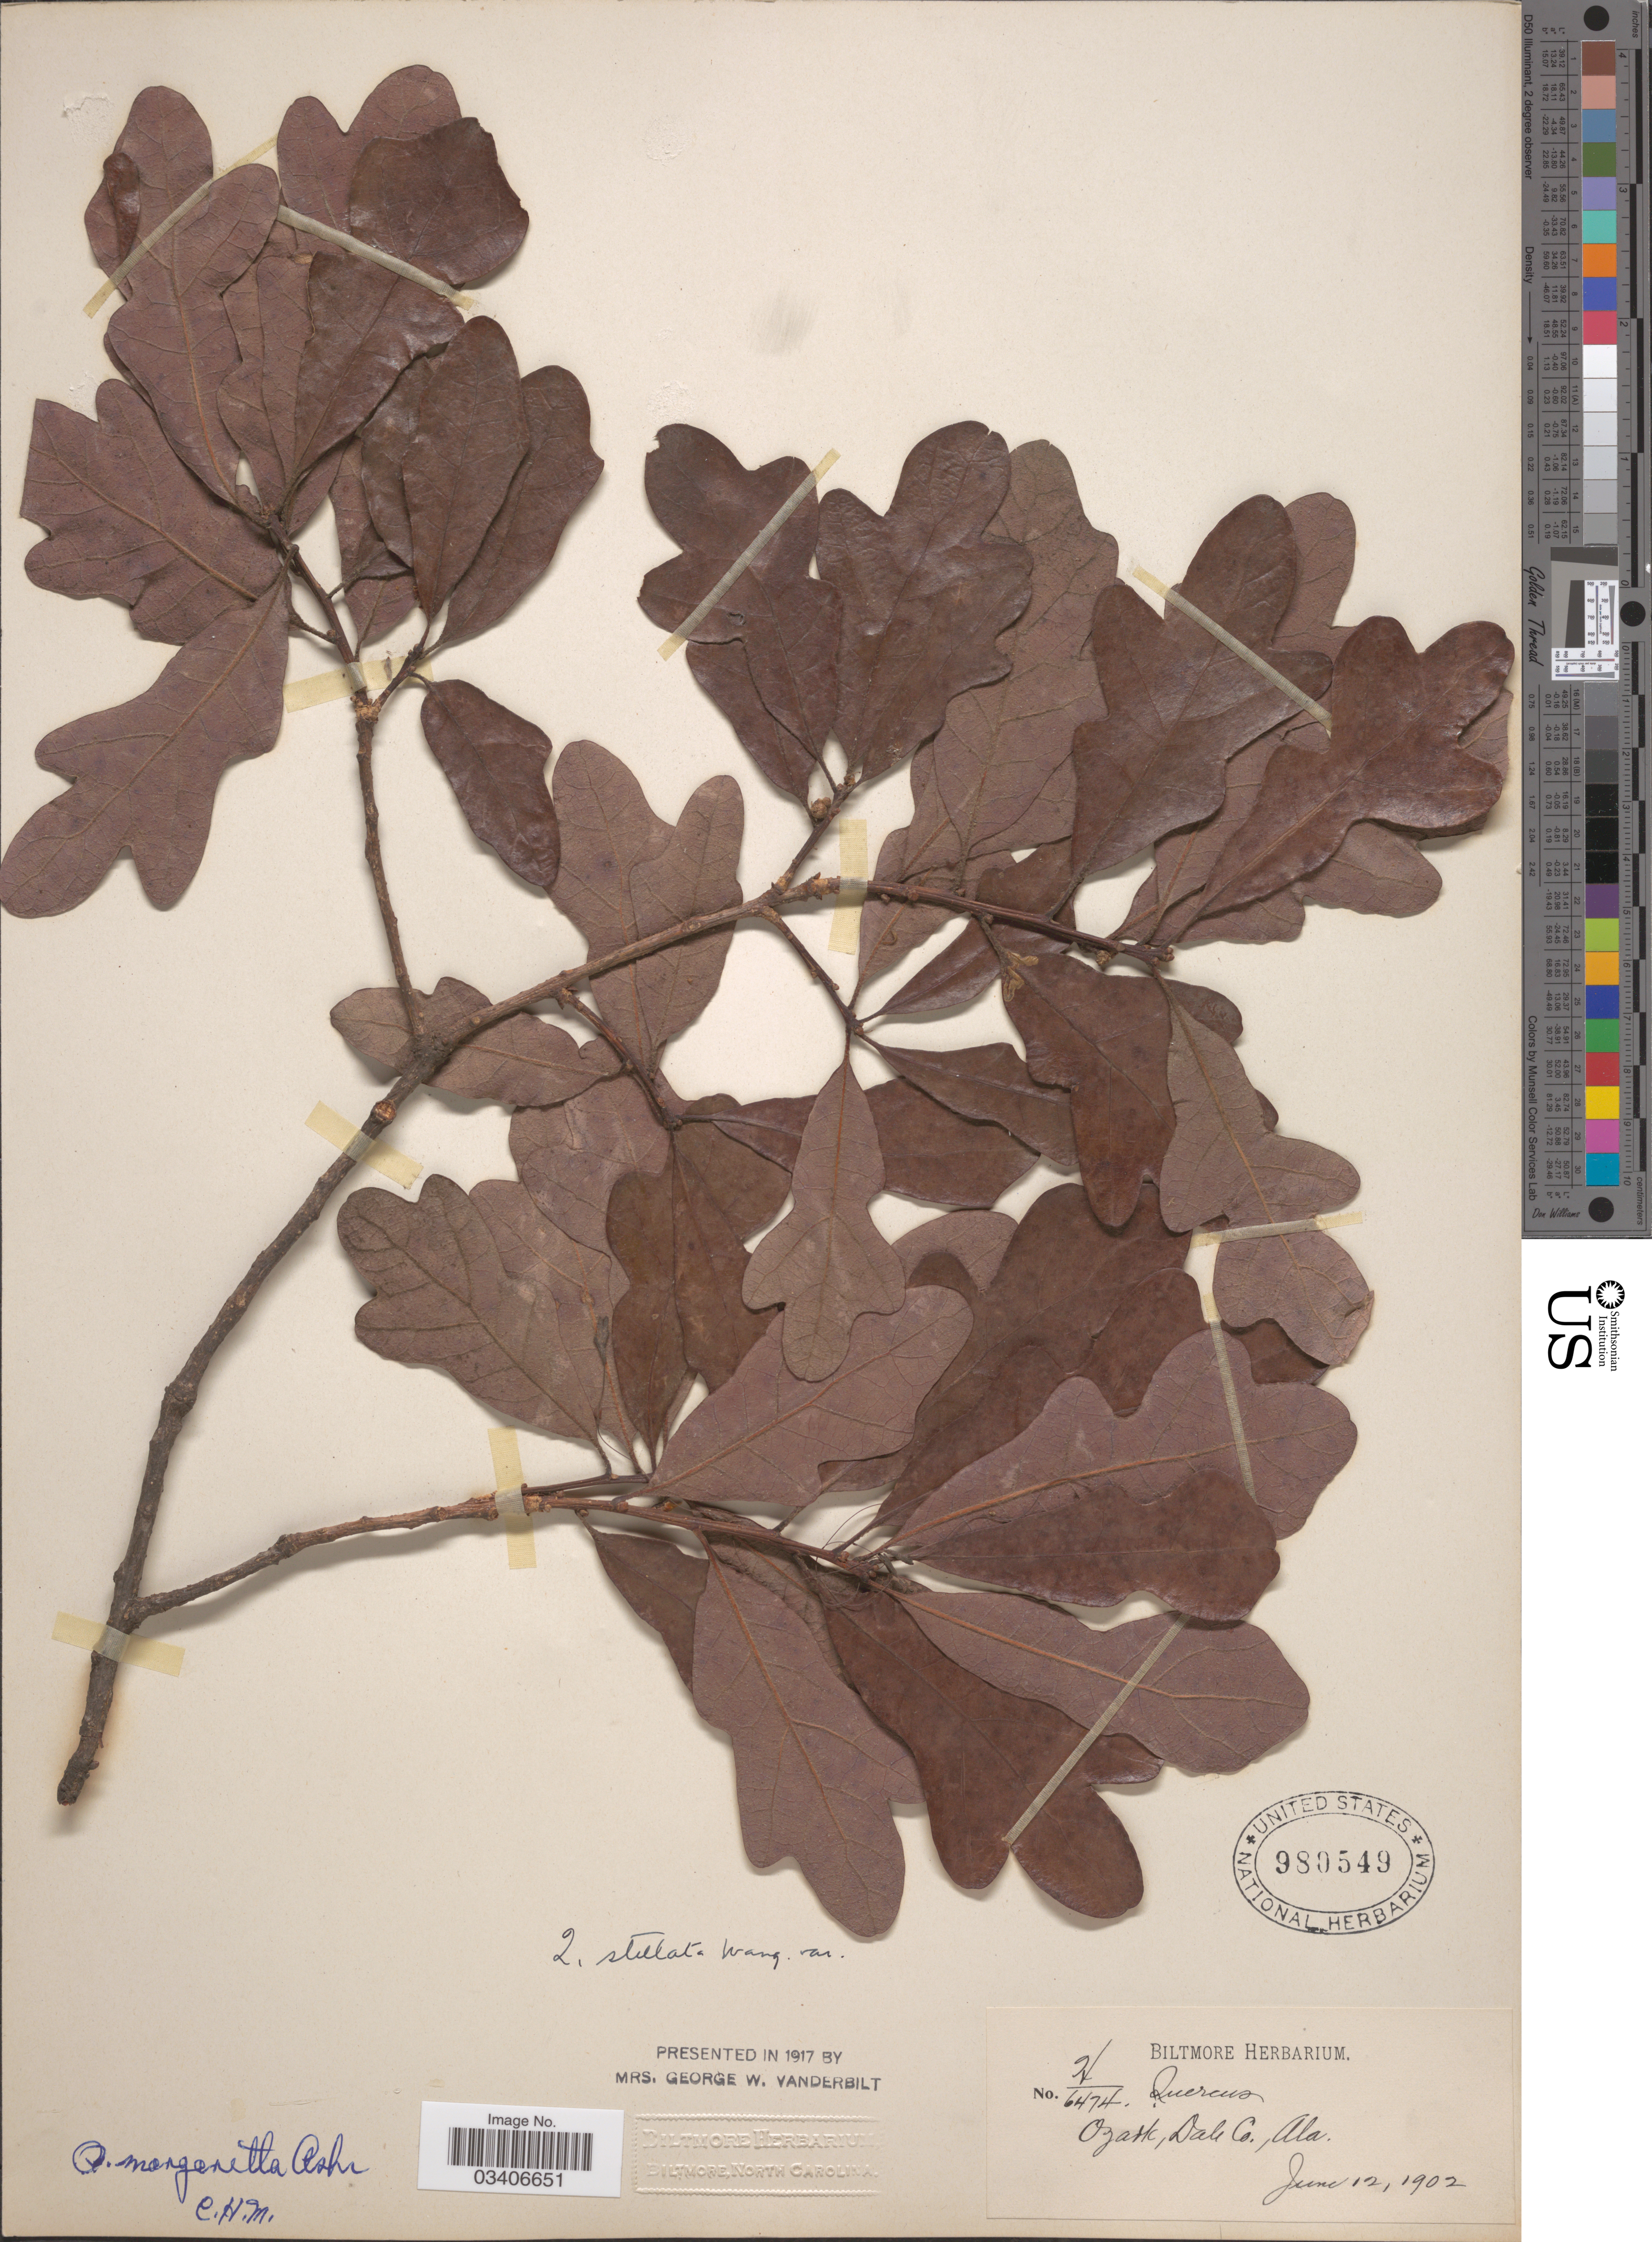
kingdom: Plantae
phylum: Tracheophyta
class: Magnoliopsida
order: Fagales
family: Fagaceae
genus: Quercus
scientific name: Quercus margarettae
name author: Ashe ex Small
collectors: ex herb. Biltmore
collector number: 6474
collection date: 1902-06-12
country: United States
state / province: Alabama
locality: Ozark, Dale Co.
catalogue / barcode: US 980549